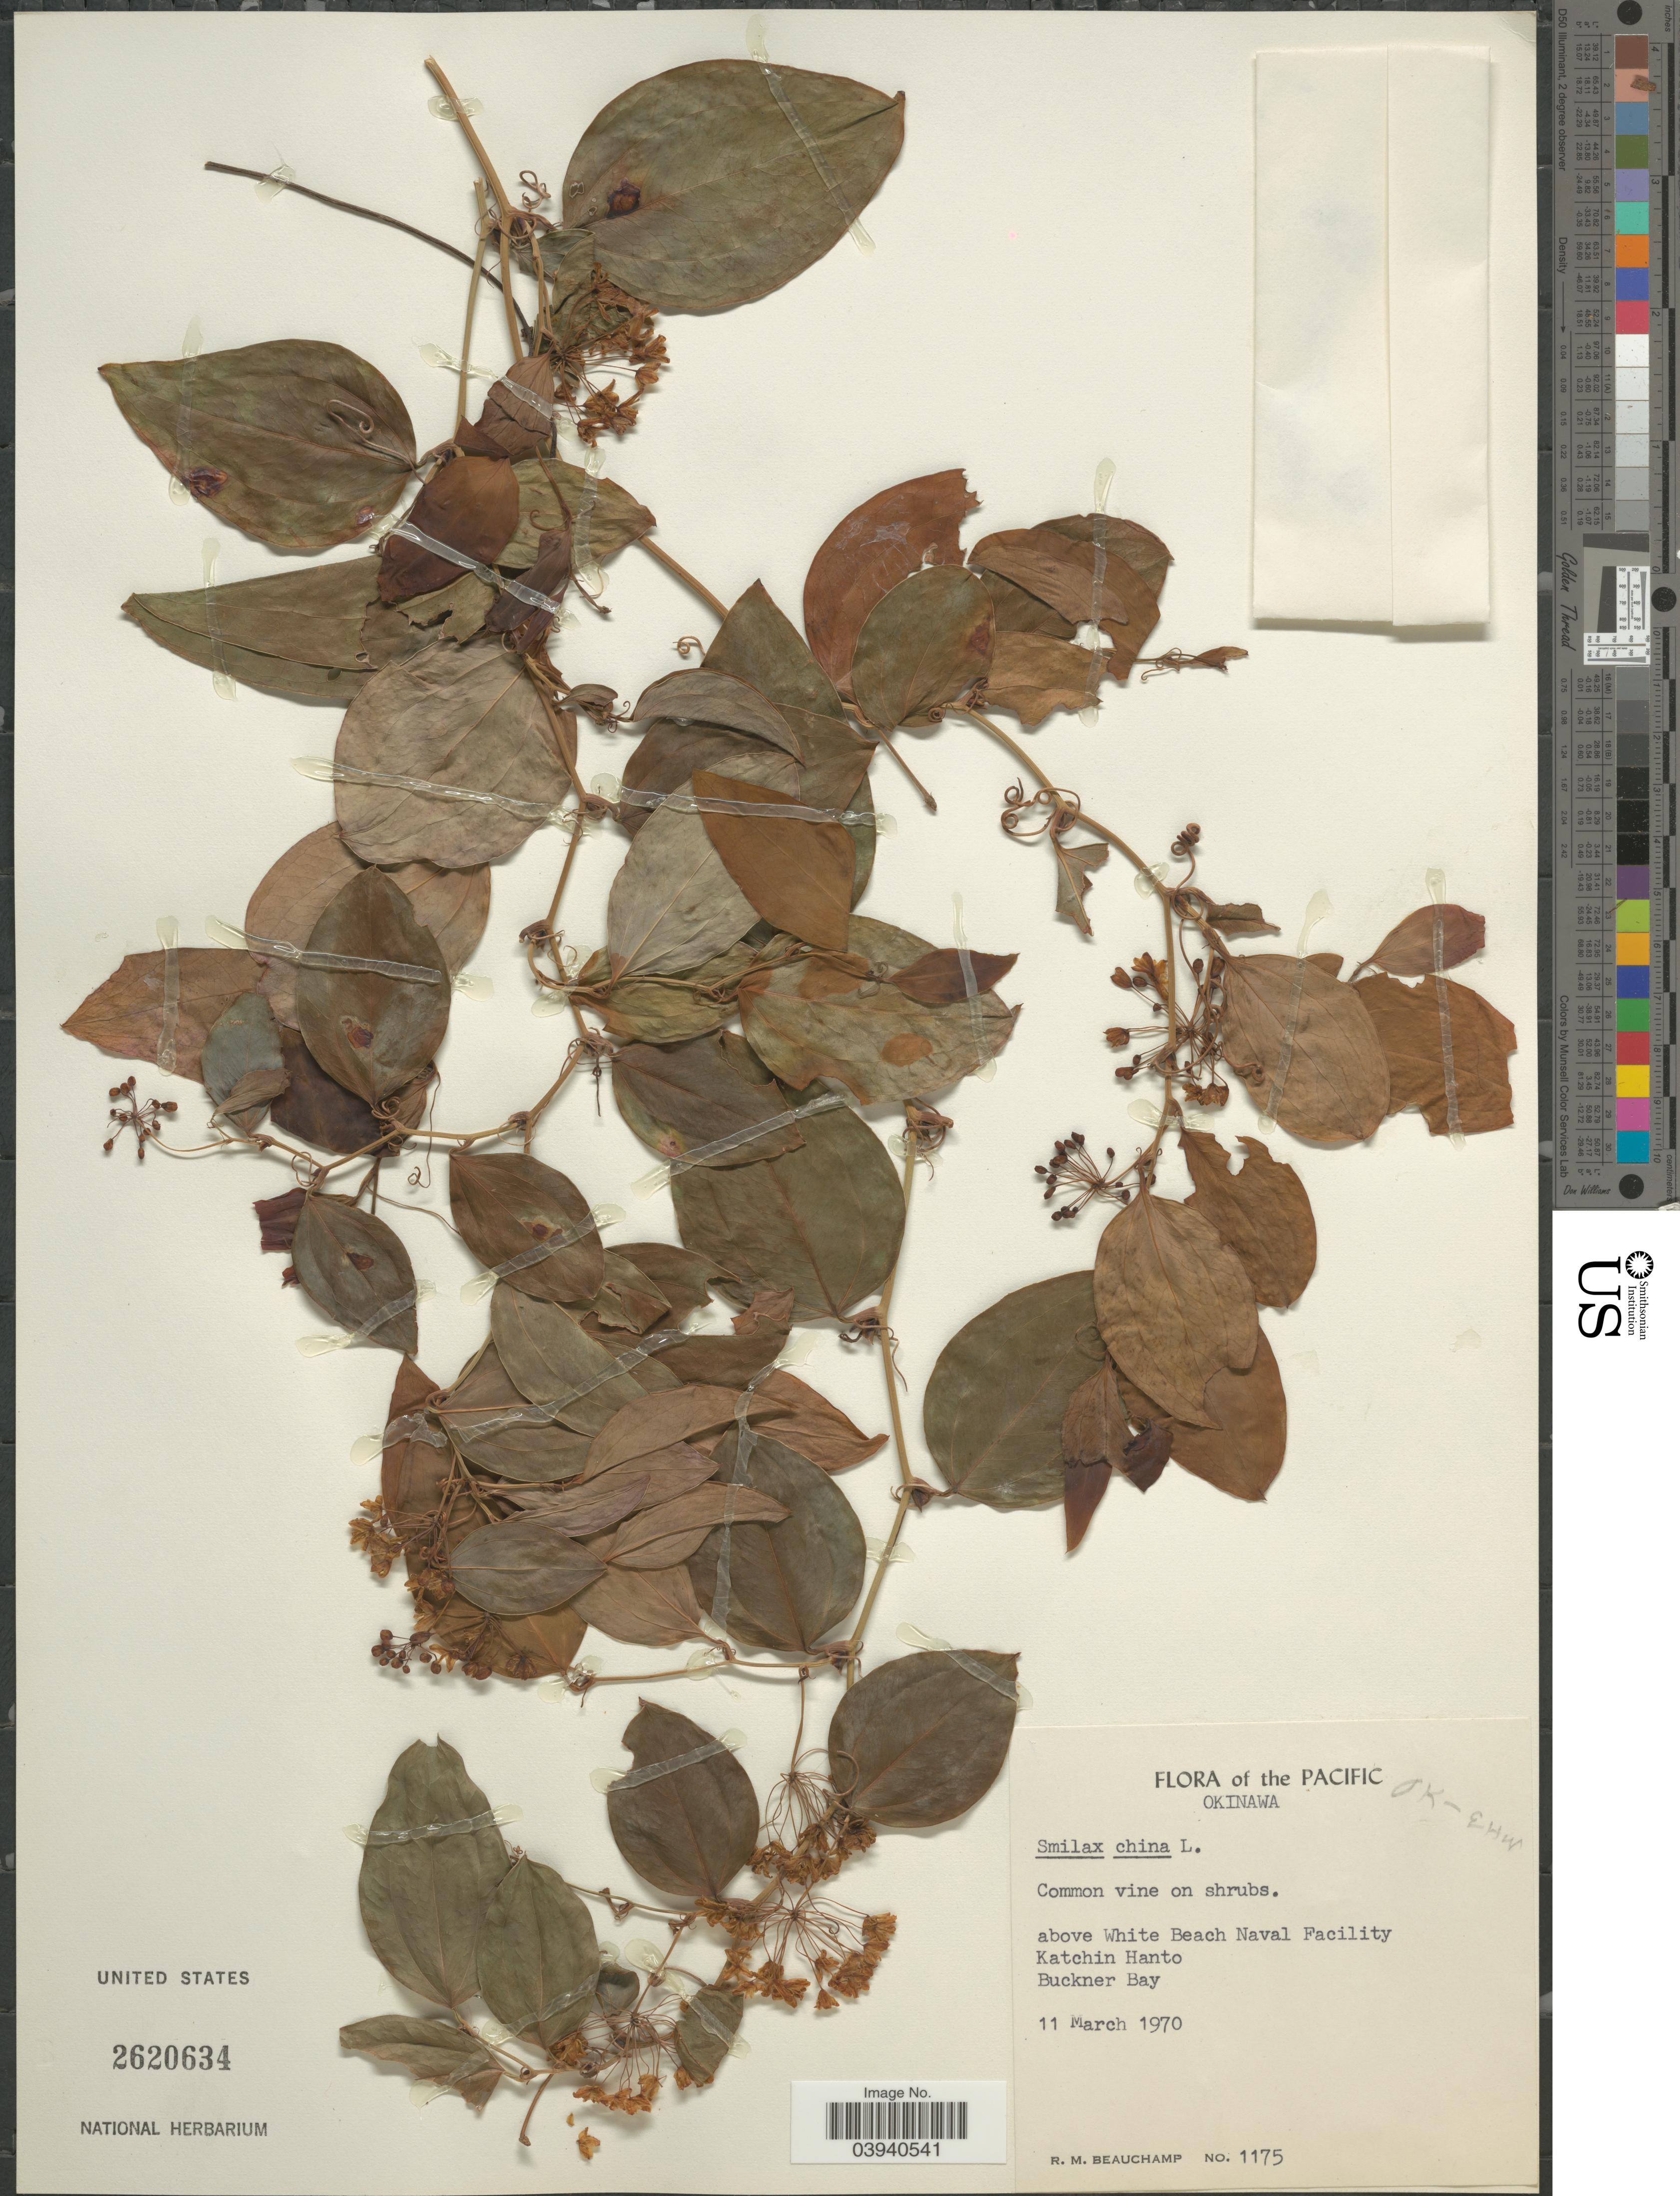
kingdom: Plantae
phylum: Tracheophyta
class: Liliopsida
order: Liliales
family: Smilacaceae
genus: Smilax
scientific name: Smilax china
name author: L.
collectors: R. Beauchamp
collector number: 1175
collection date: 1970-03-11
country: Japan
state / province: Okinawa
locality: The Pacific. Above White Beach Naval Facility. Katchin Hanto. Buckner Bay.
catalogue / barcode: US 2620634